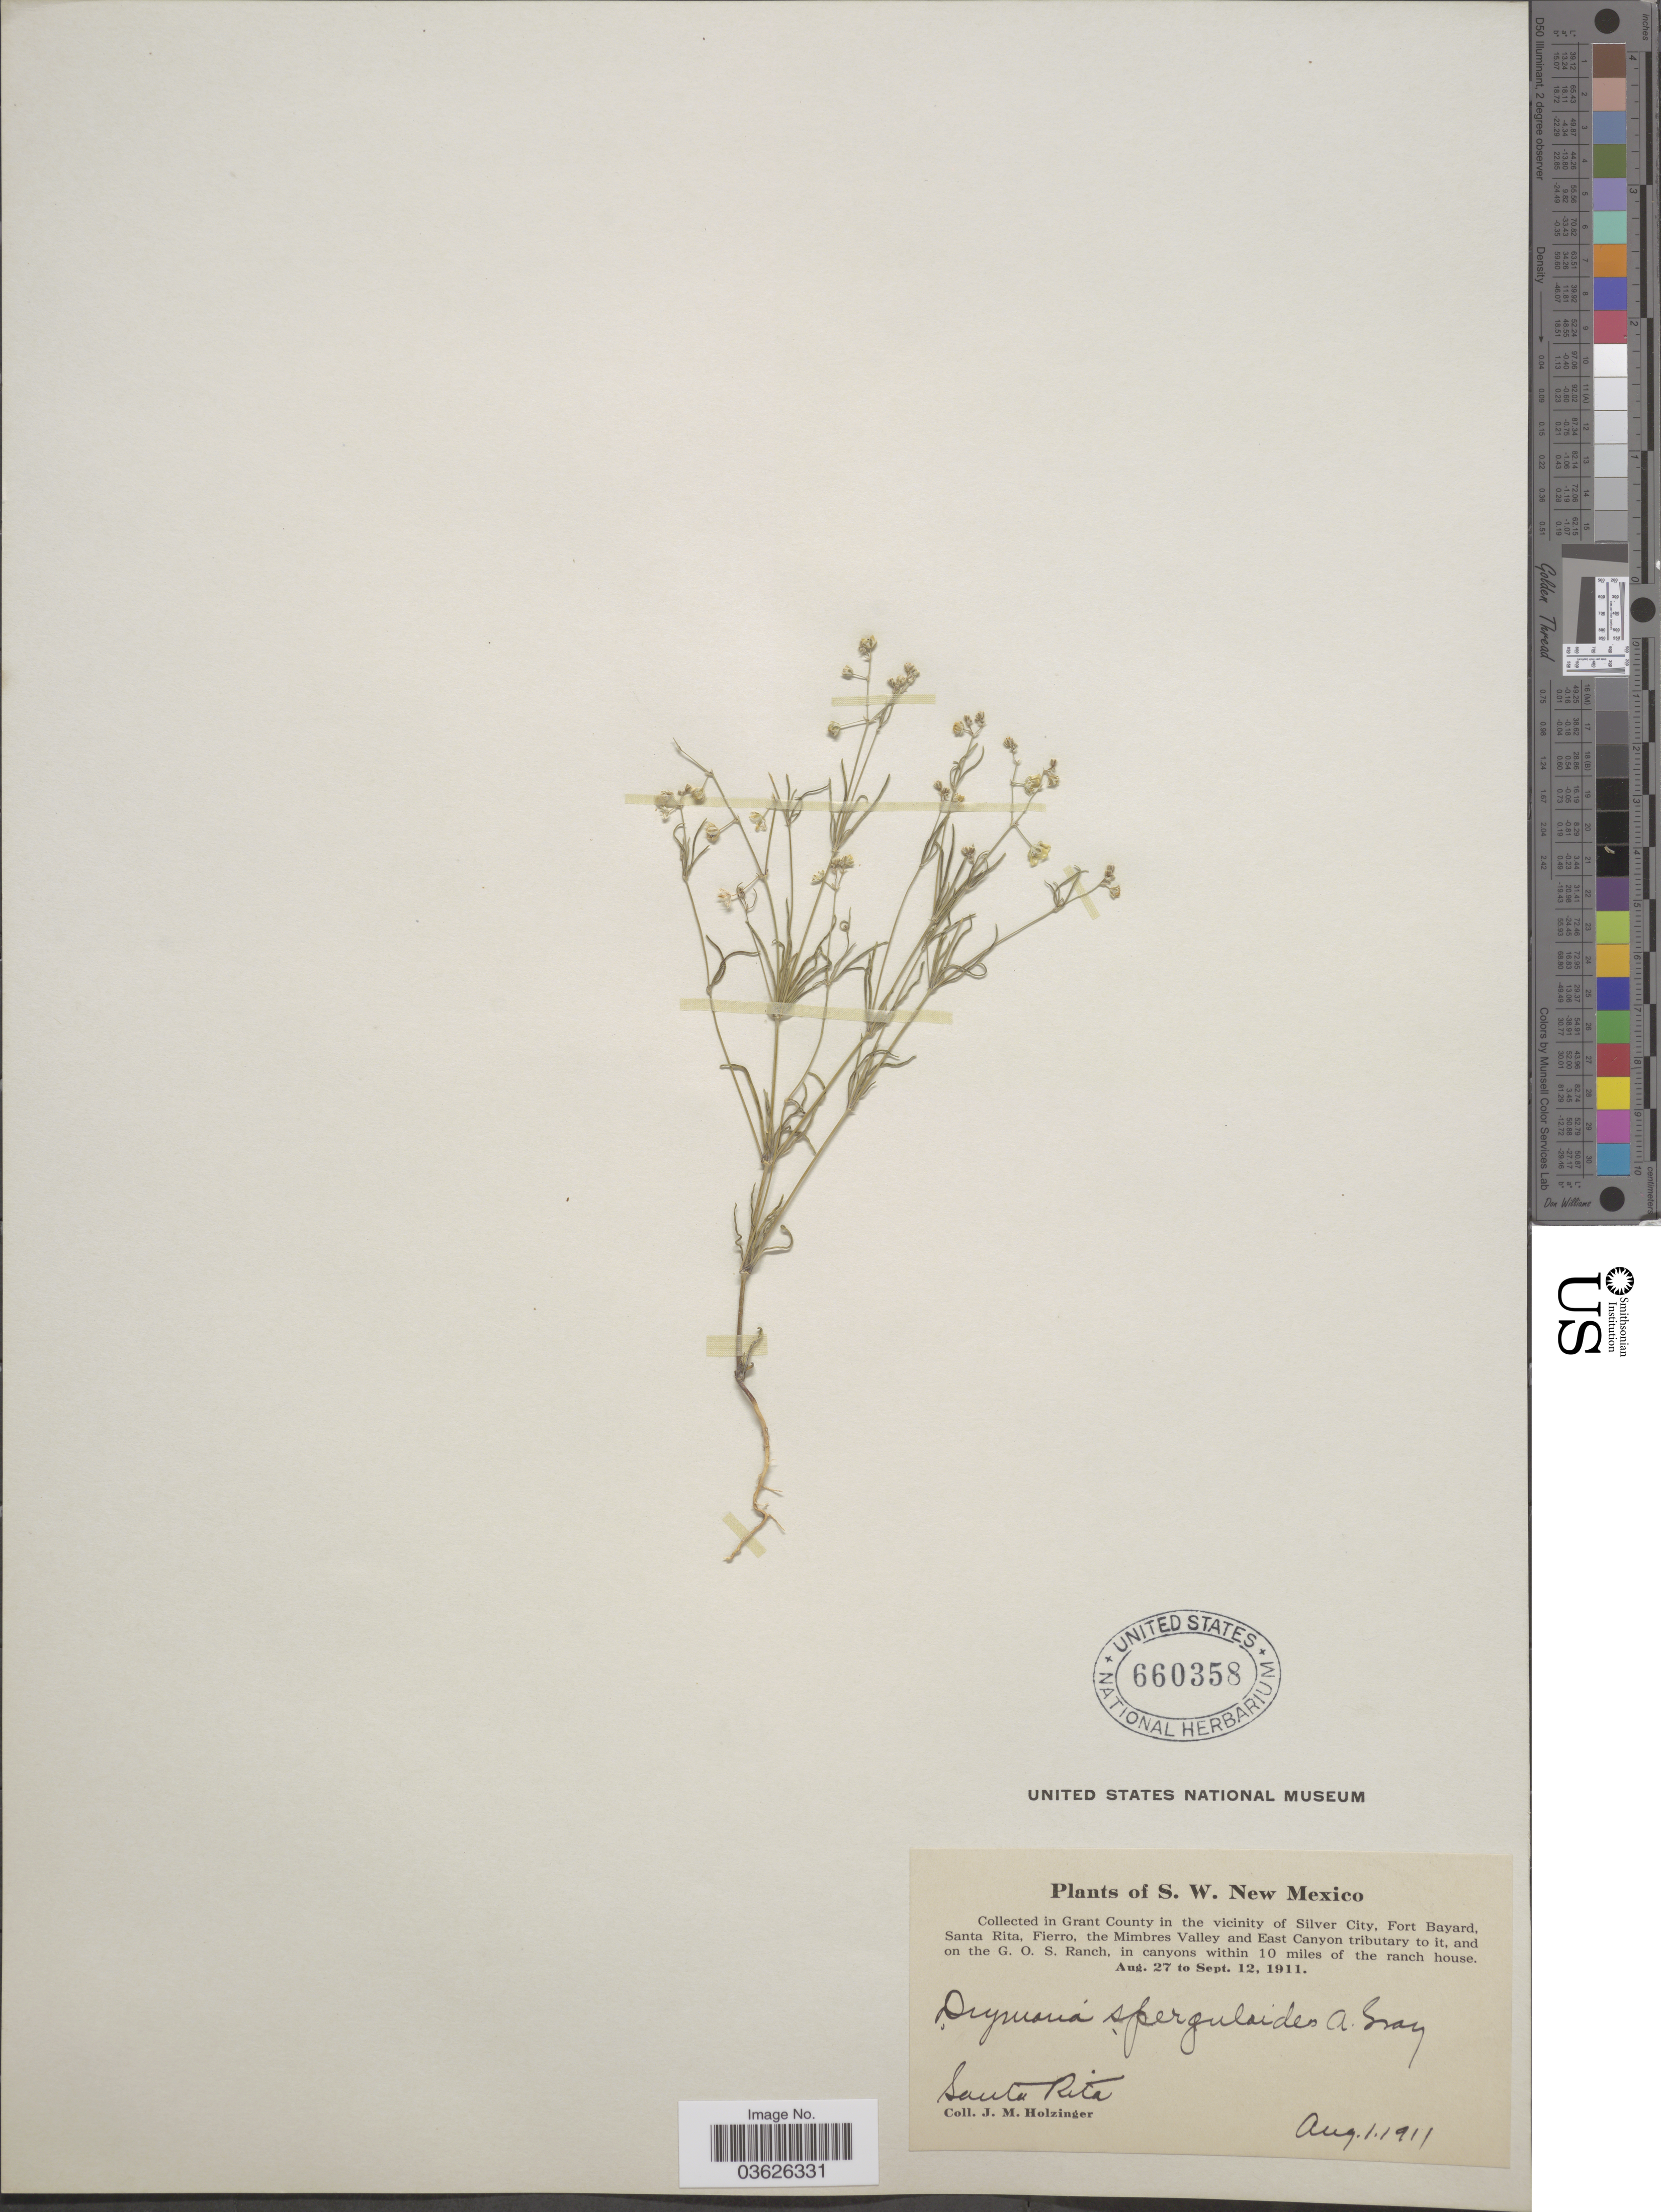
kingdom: Plantae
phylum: Tracheophyta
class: Magnoliopsida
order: Caryophyllales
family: Caryophyllaceae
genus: Drymaria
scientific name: Drymaria sperguloides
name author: A. Gray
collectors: J. M. Holzinger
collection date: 1911-08-01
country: United States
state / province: New Mexico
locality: S. W. New Mexico. In Grant County in the vicinity Santa Rita, in canyons within 10 miles of the ranch house.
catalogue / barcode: US 660358